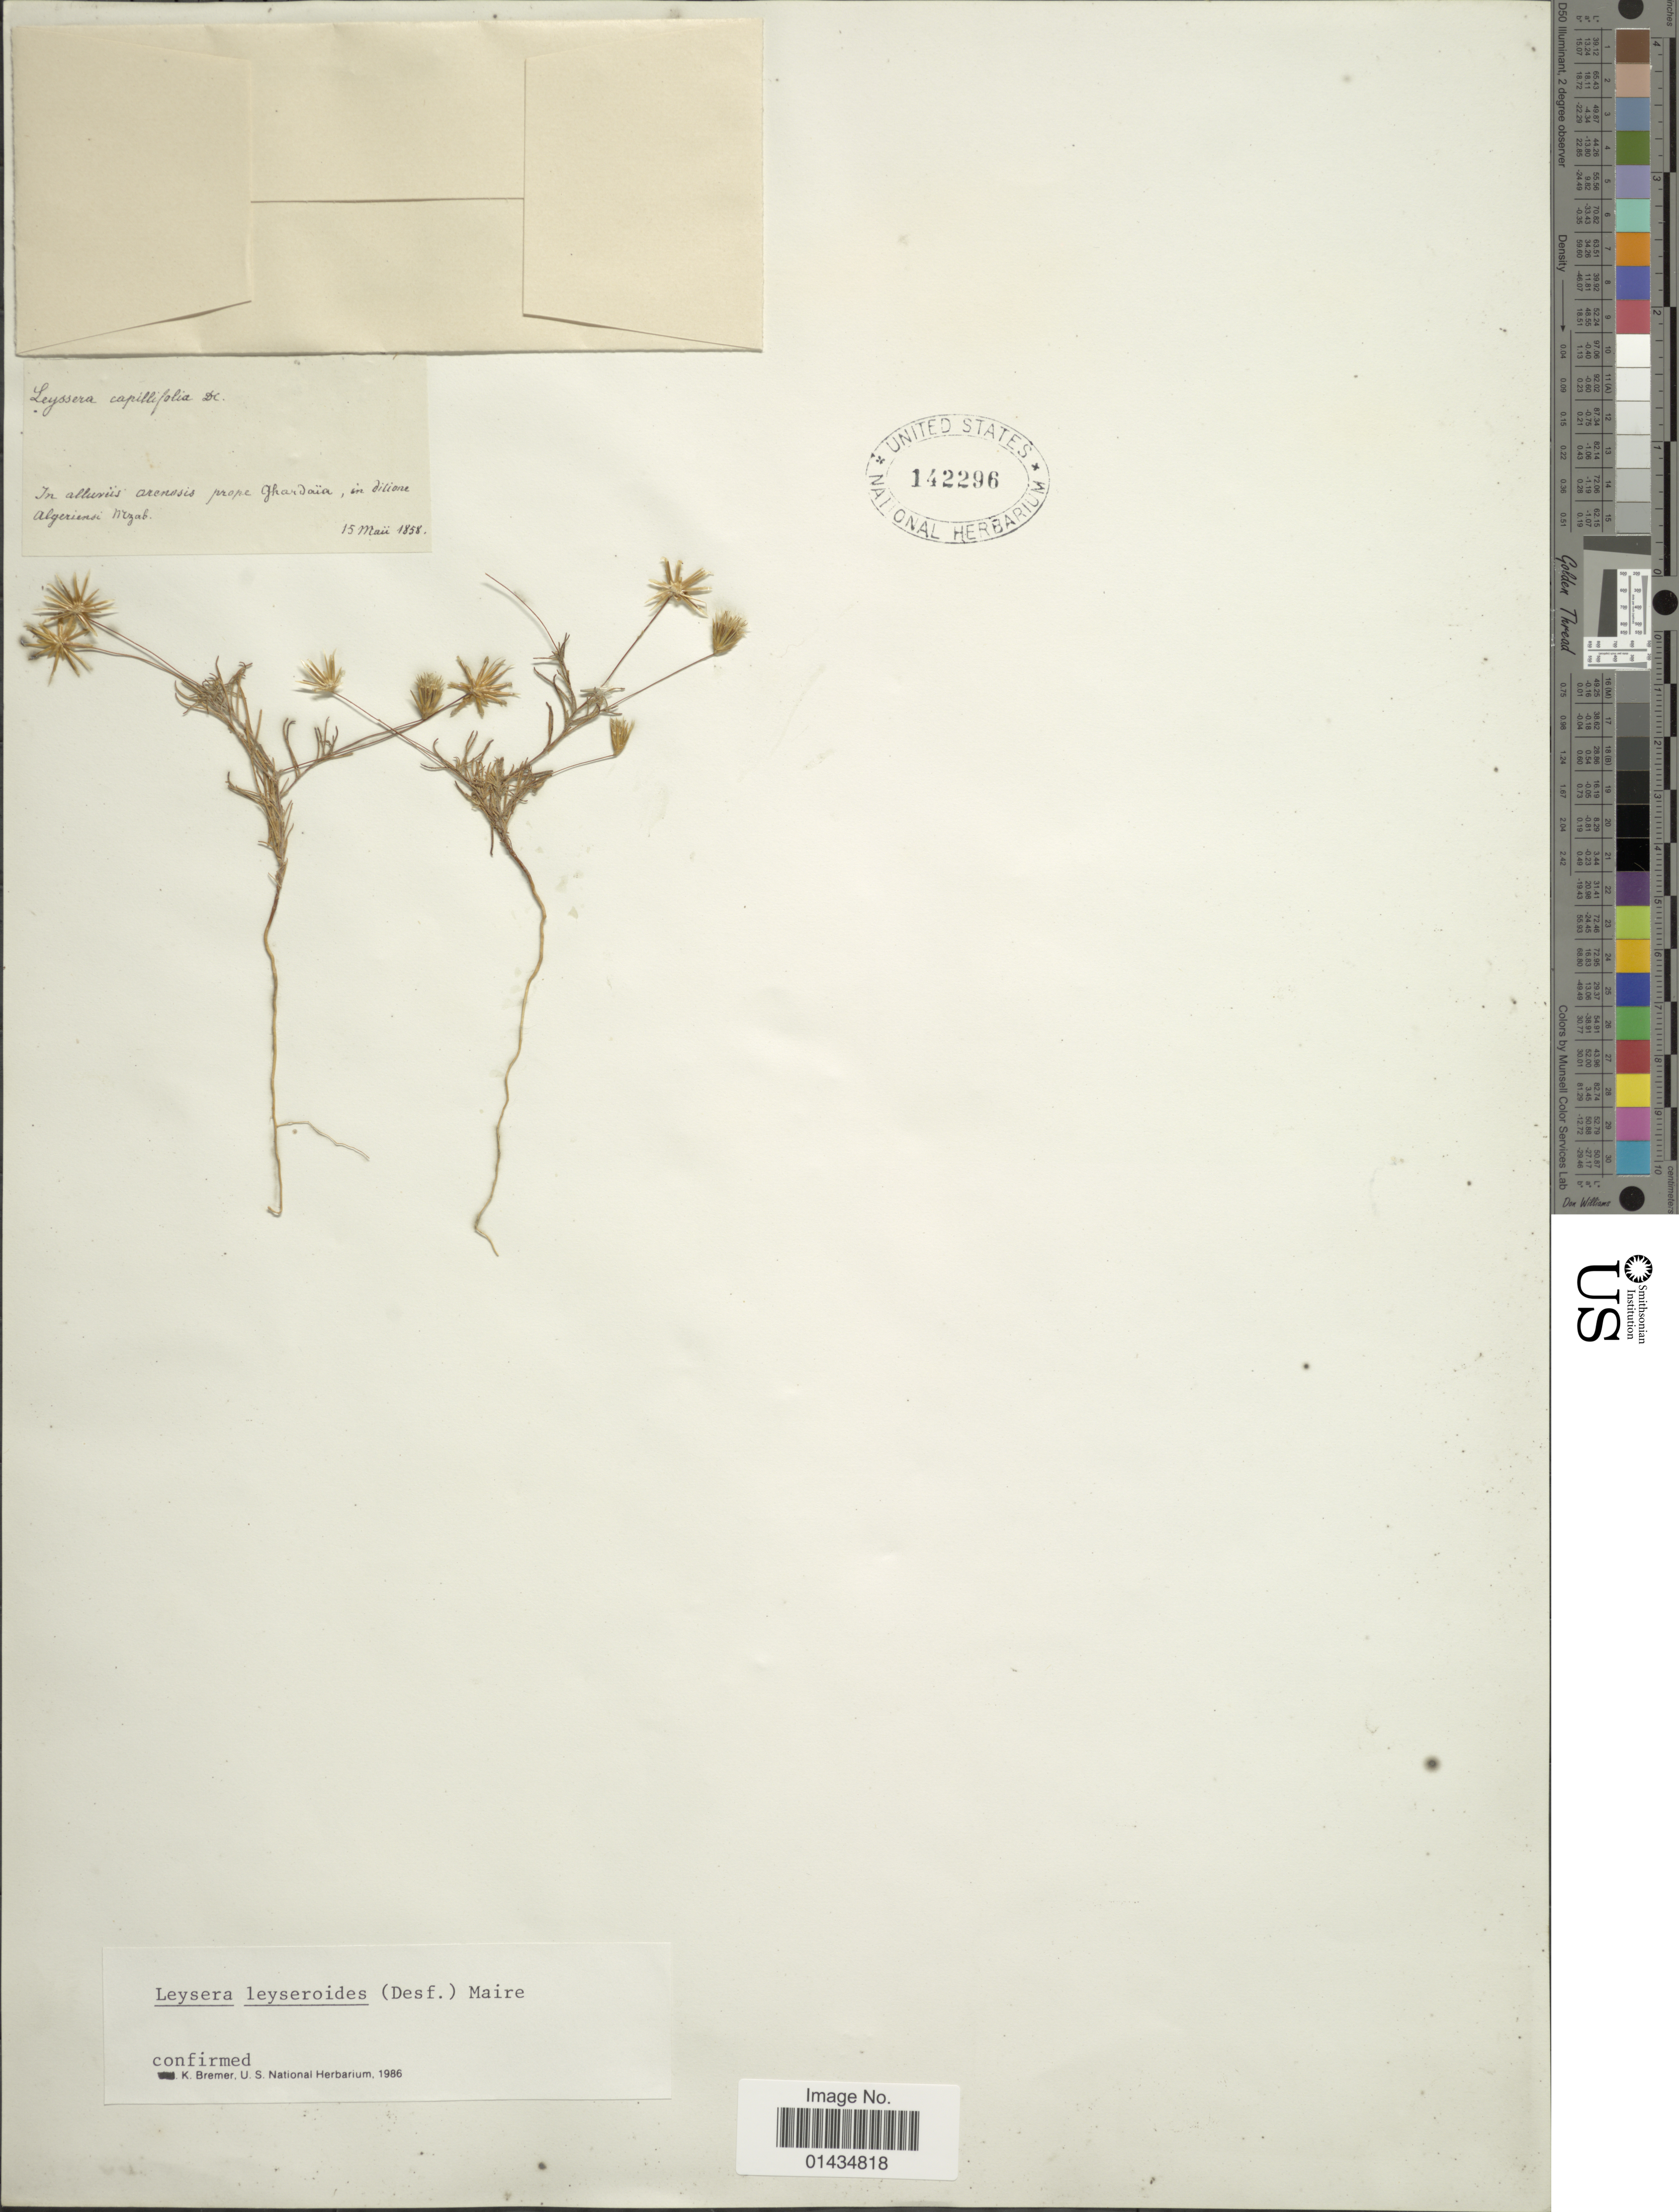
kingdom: Plantae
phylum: Tracheophyta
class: Magnoliopsida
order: Asterales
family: Asteraceae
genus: Leysera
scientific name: Leysera leyseroides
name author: (Desf.) Maire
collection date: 1858-05-15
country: Algeria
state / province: Ghardaïa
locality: Prope Ghardaïa, Mzab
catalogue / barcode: US 142296